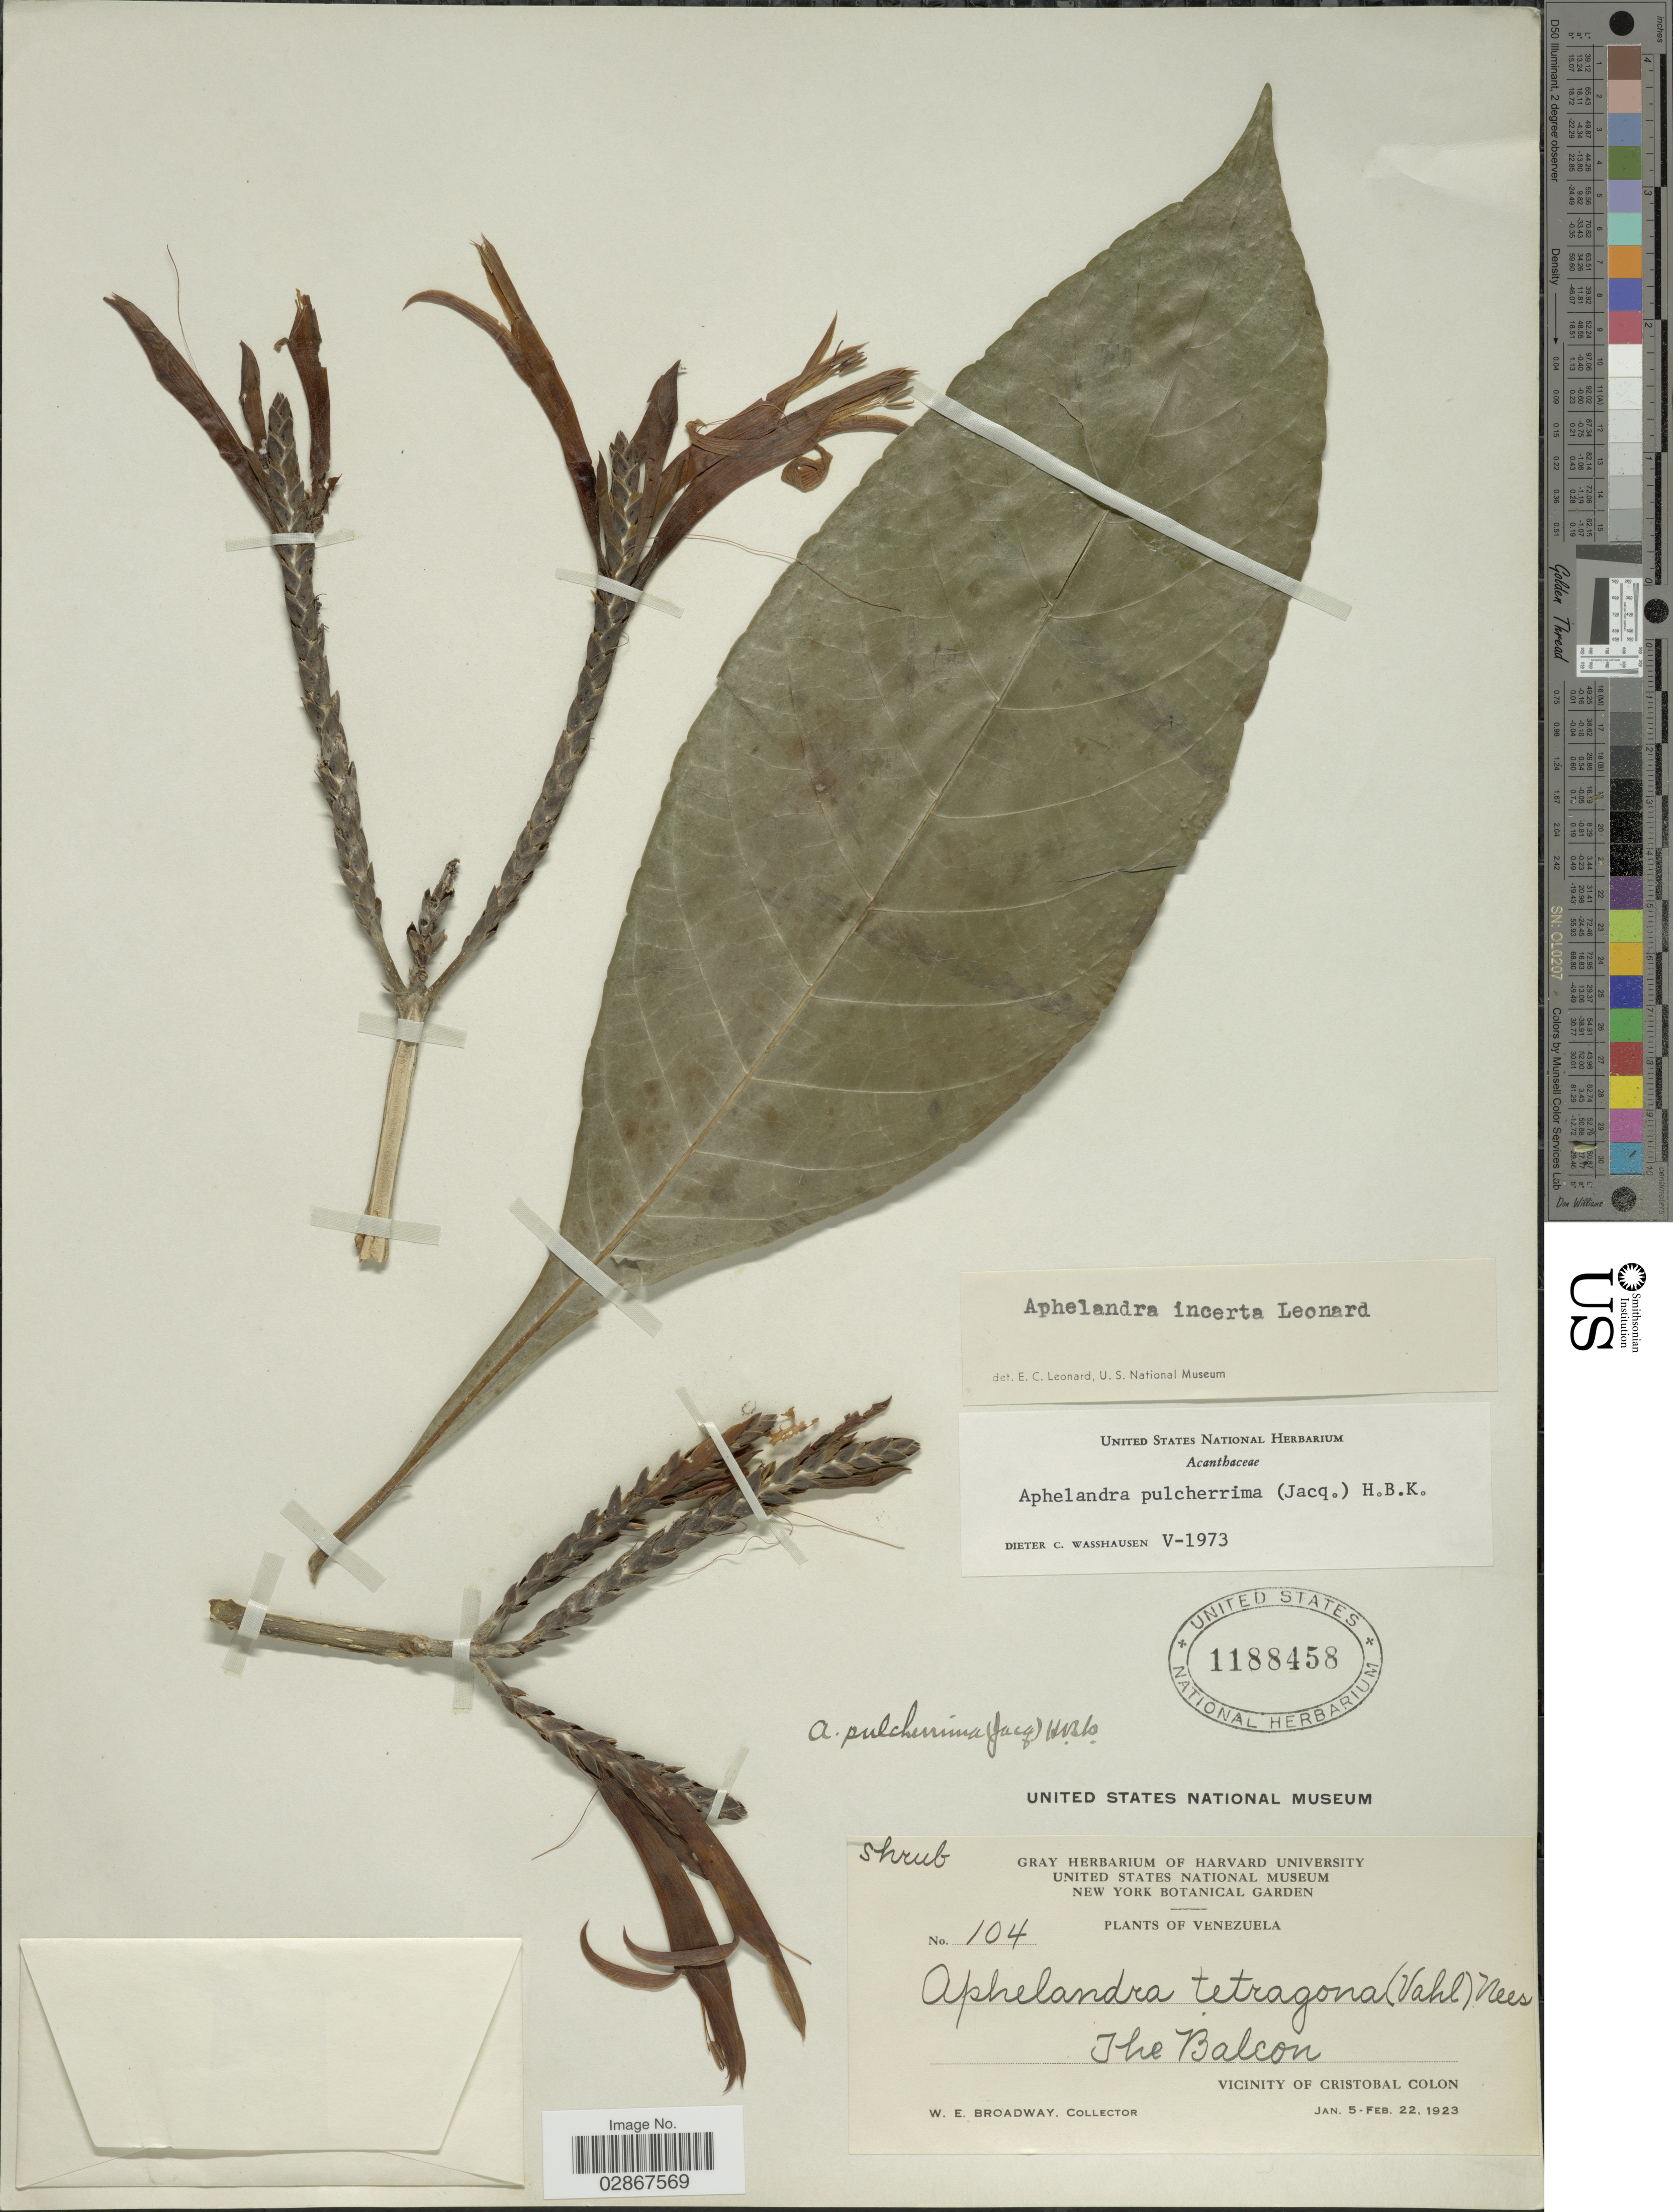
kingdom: Plantae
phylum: Tracheophyta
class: Magnoliopsida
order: Lamiales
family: Acanthaceae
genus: Aphelandra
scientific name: Aphelandra pulcherrima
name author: (Jacq.) Kunth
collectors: W. E. Broadway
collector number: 104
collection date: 1923-01-05/1923-02-22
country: Venezuela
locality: The Balcon. Vicinity of Cristobal Colon.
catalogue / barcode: US 1188458